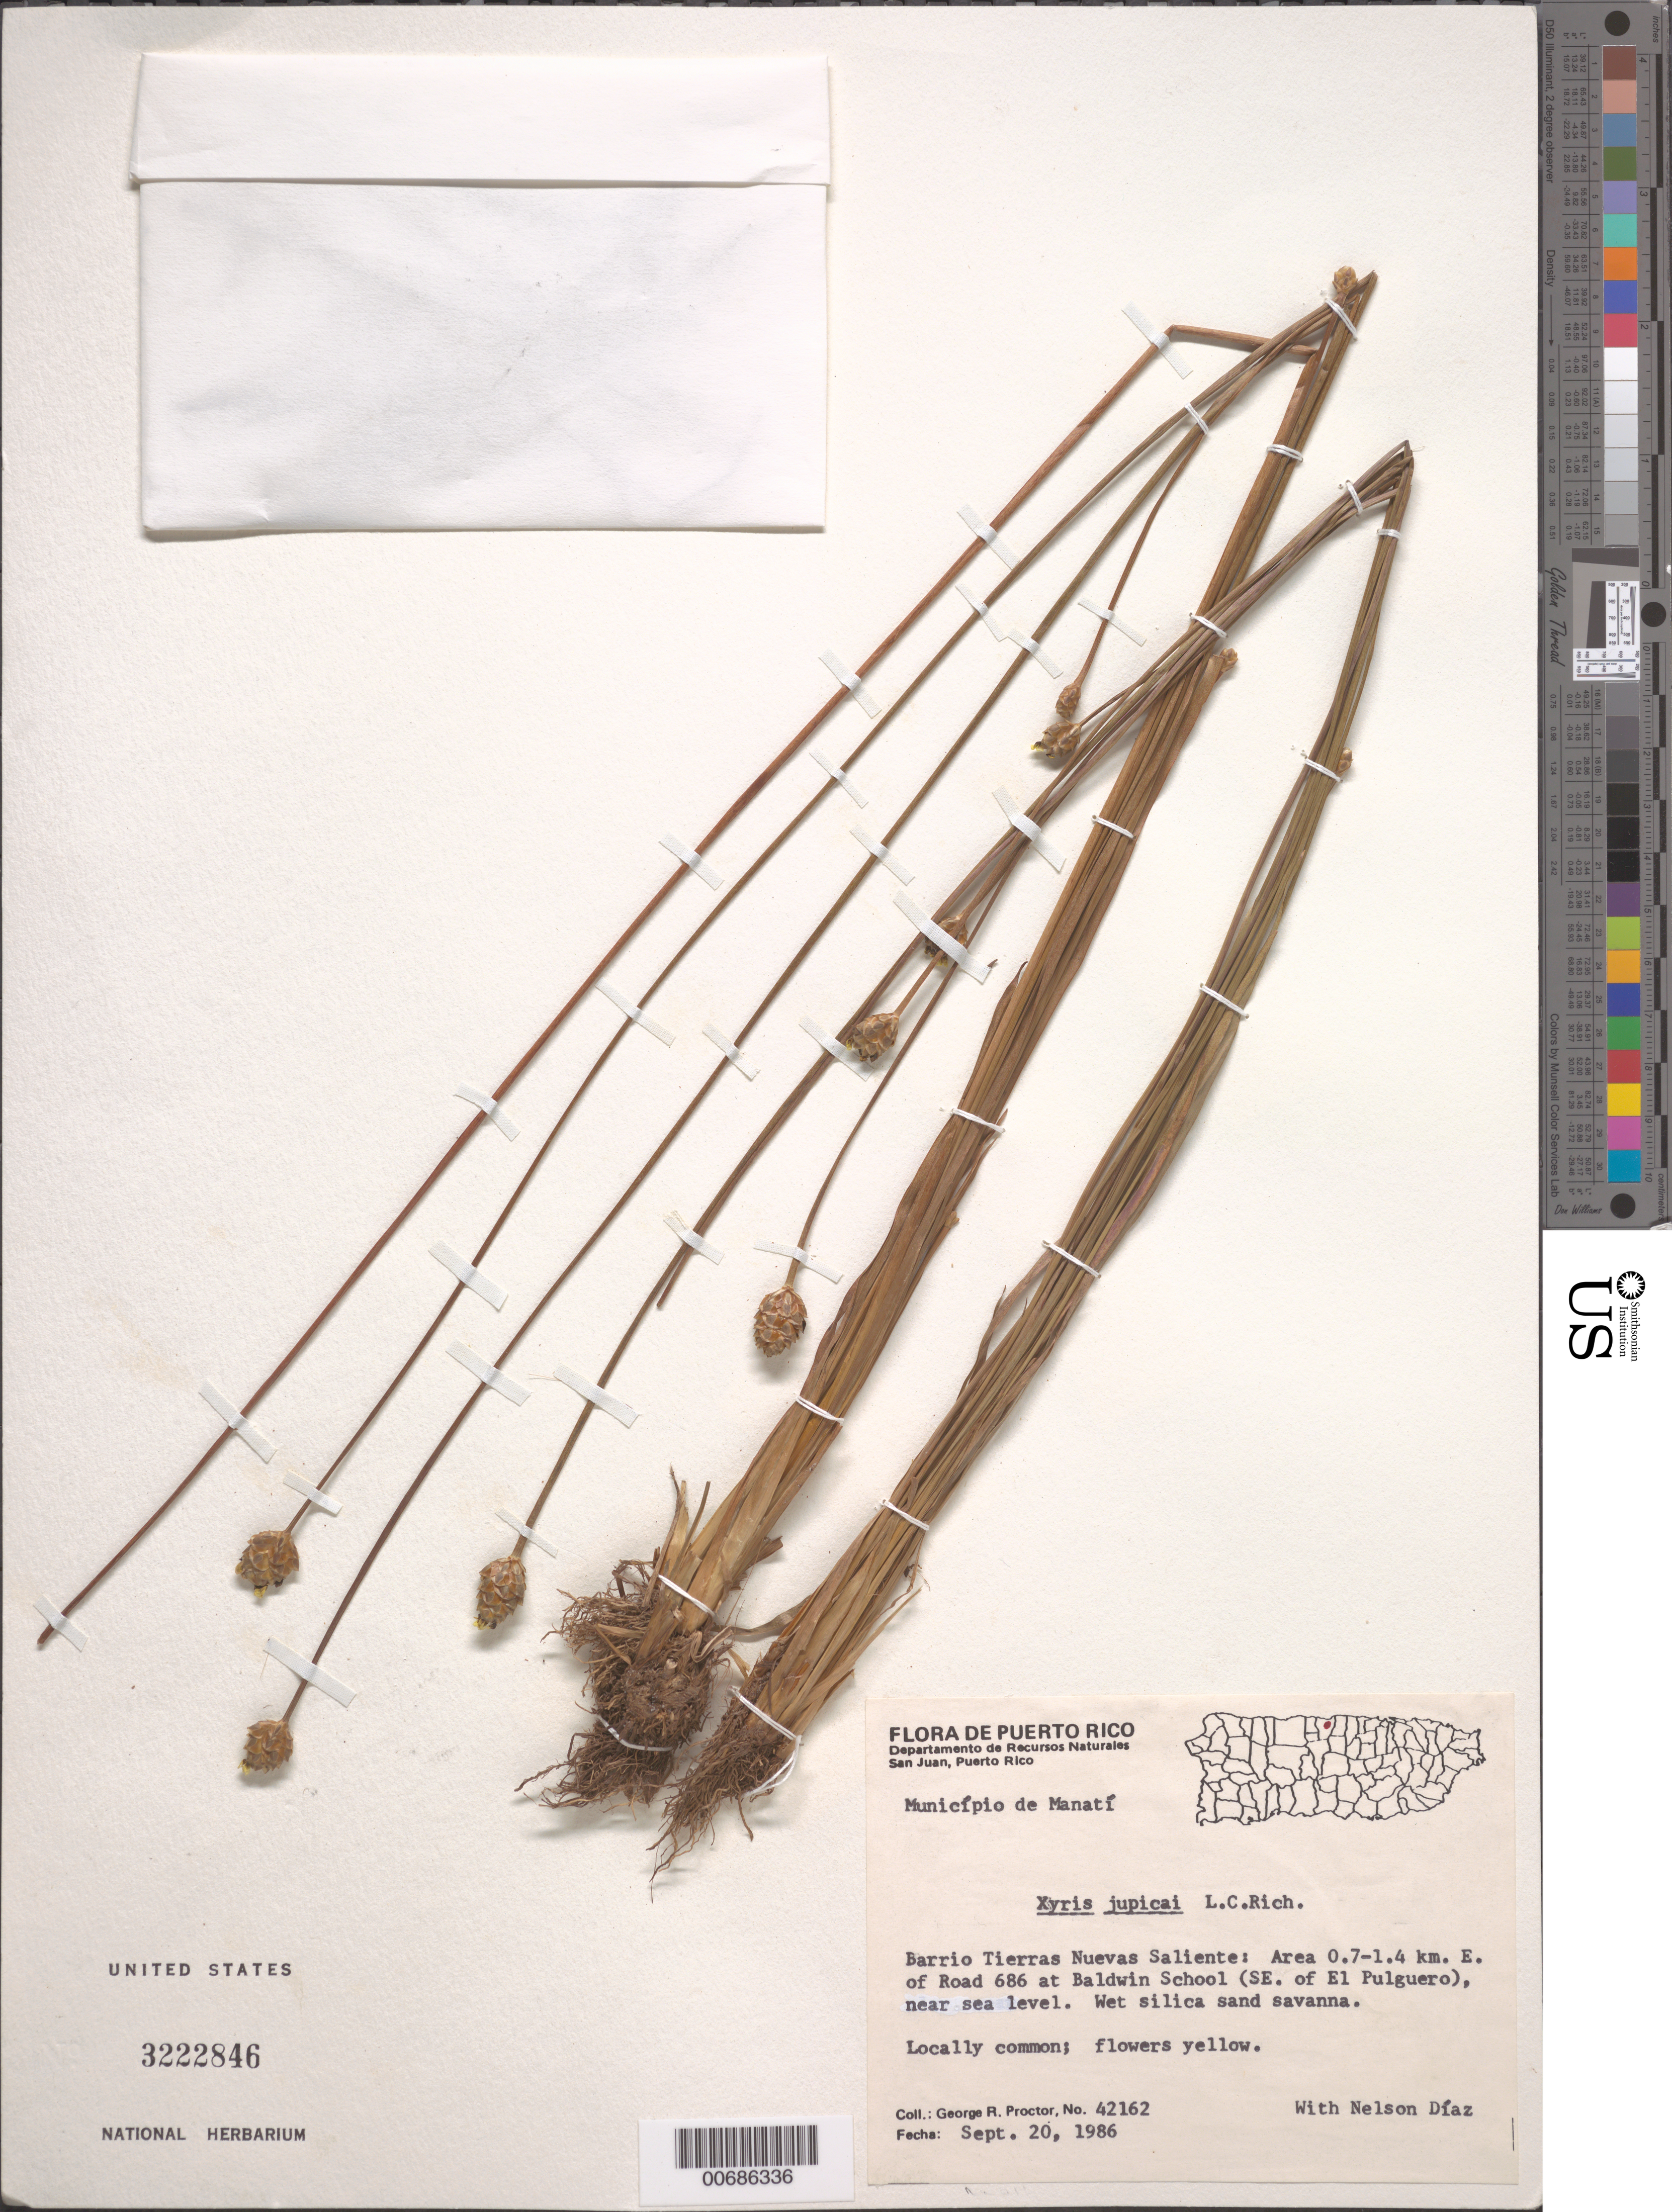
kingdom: Plantae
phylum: Tracheophyta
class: Liliopsida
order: Poales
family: Xyridaceae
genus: Xyris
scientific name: Xyris jupicai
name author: Rich.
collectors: G. R. Proctor & N. Diaz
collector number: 42162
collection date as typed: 20 Sep 1986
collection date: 1986-09-20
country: Puerto Rico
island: Greater Antilles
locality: Municipio de Manati; Barrio Tierras Nuevas Salient: area 0.7-1.4 km E of Rd. 686 at Baldwin School (SE of El Pulguero).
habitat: Wet silica sand savana near sea level.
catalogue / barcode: US 3222846